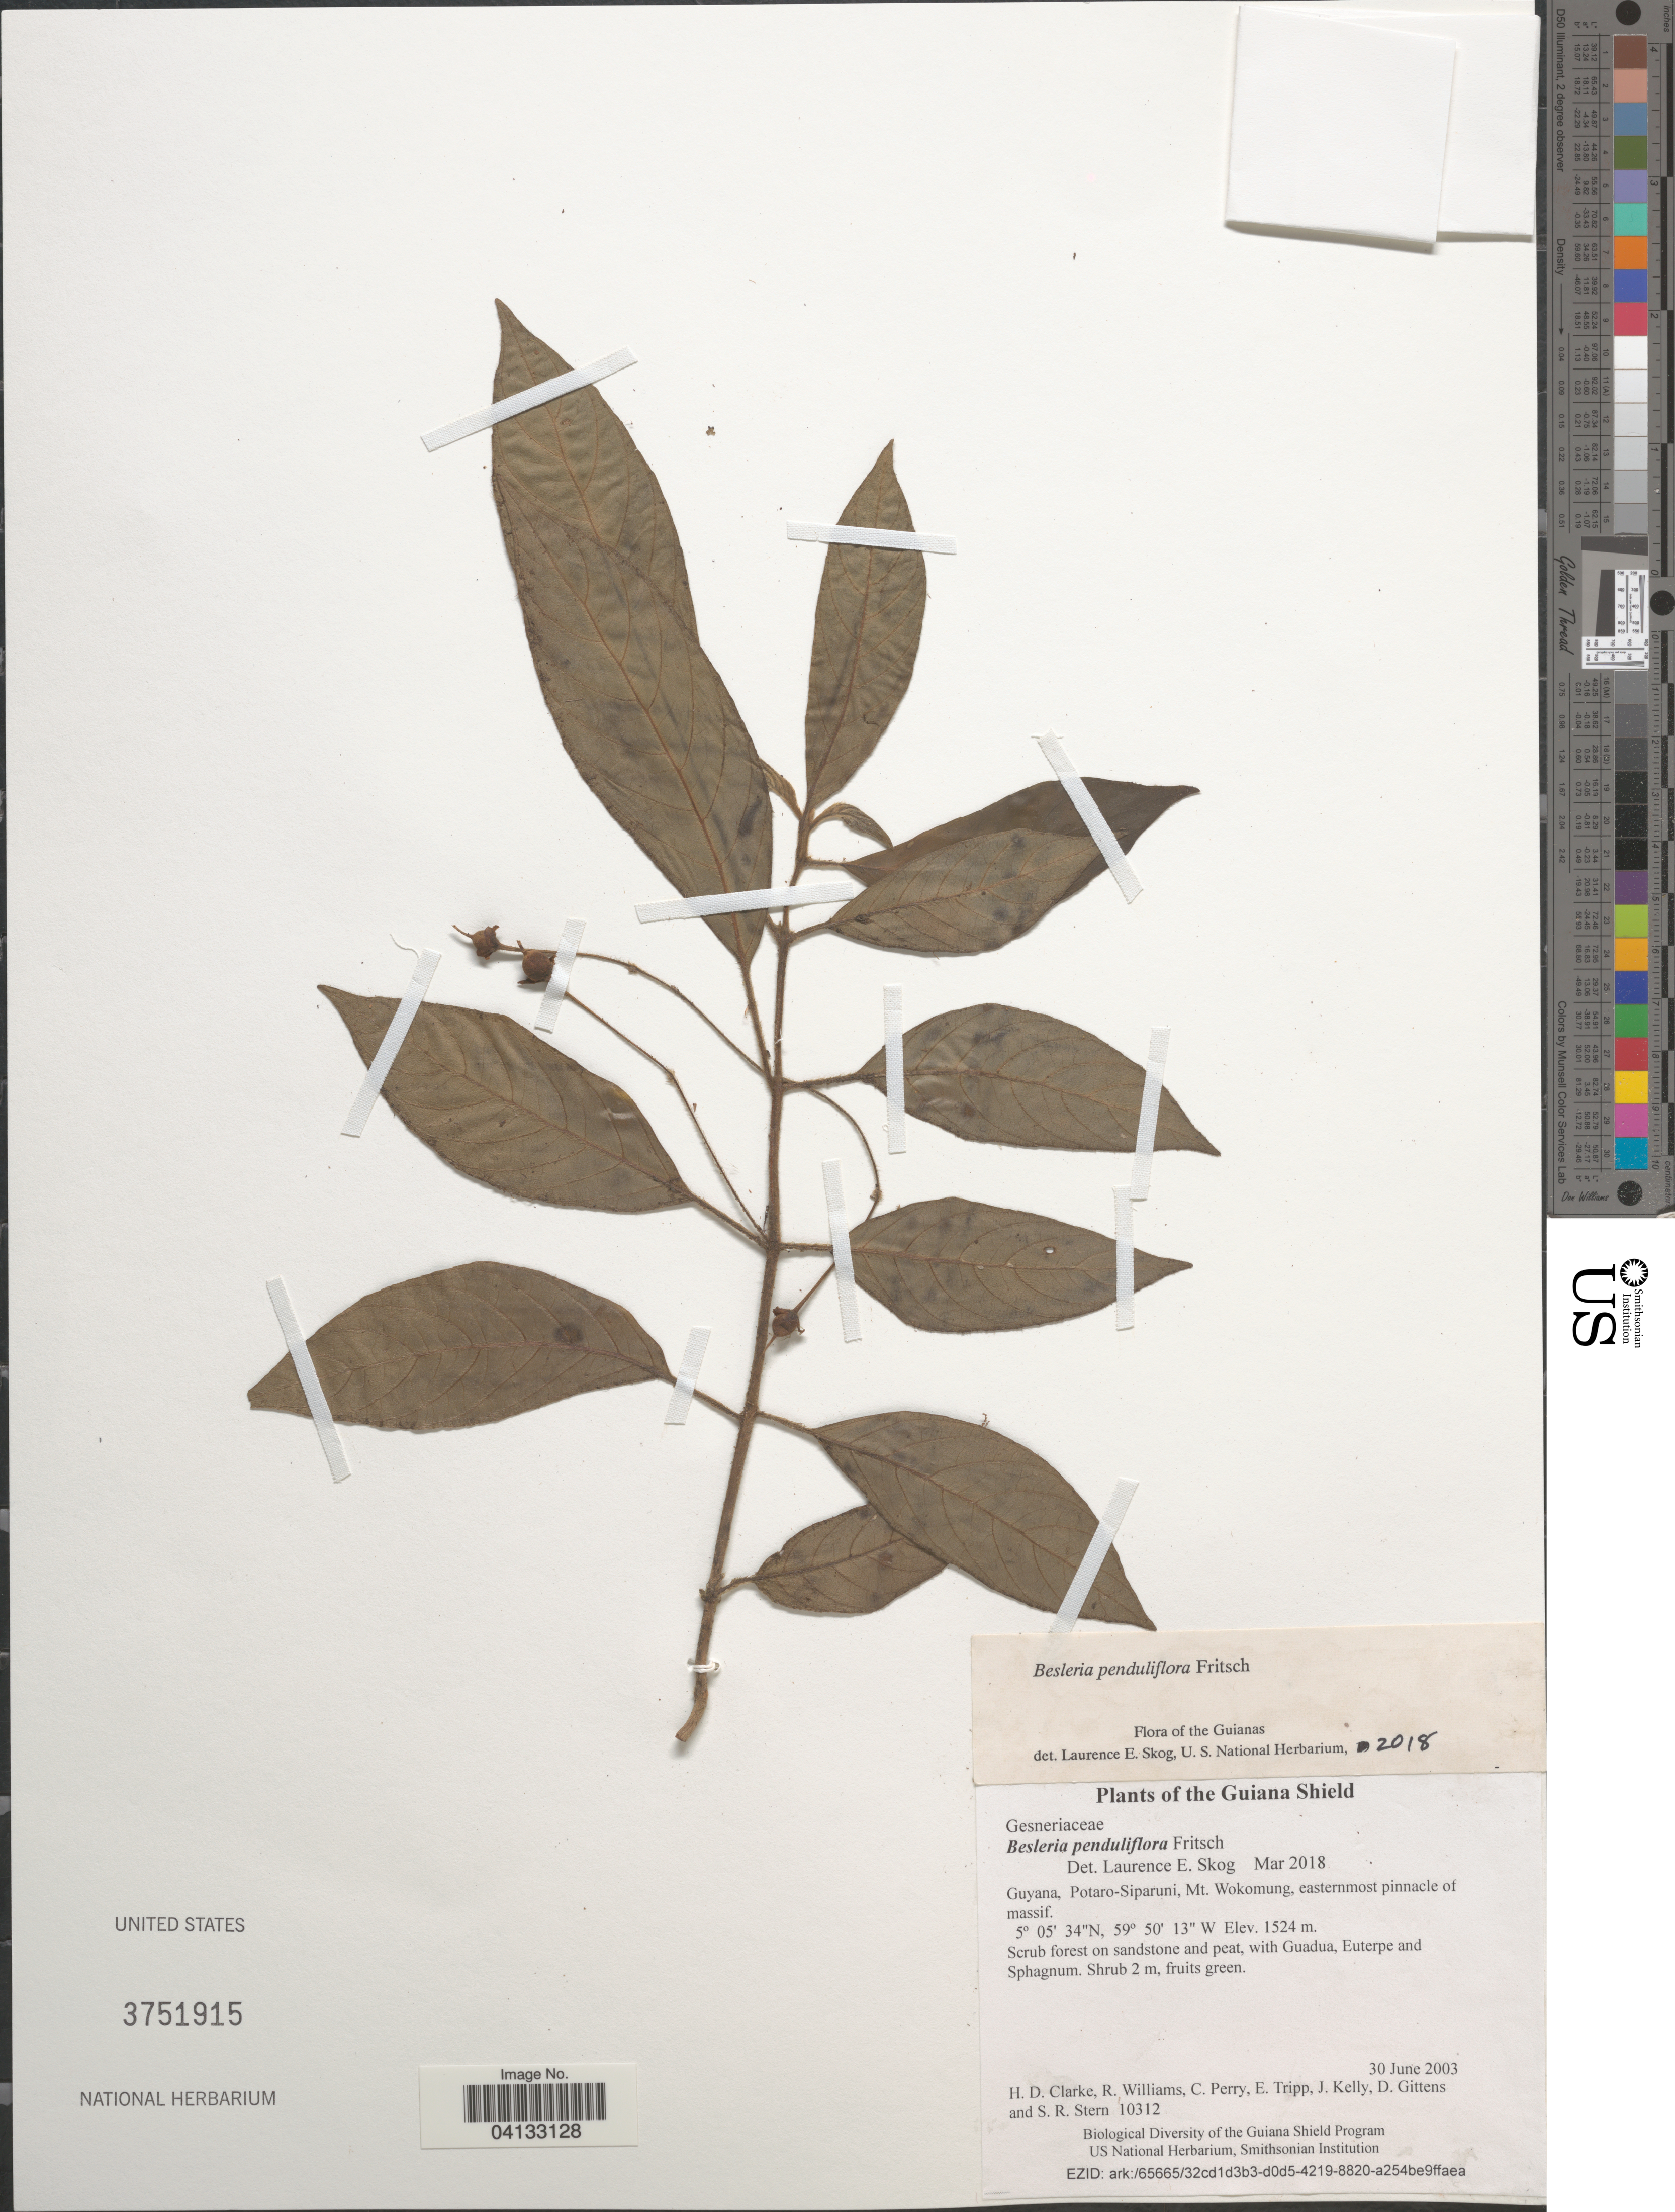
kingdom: Plantae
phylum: Tracheophyta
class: Magnoliopsida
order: Lamiales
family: Gesneriaceae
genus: Besleria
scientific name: Besleria penduliflora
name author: Fritsch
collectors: H. D. Clarke, R. Williams, C. Perry, E. Tripp & et al.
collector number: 10312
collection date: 2003-06-30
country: Guyana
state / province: Potaro-Siparuni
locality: Guiana Shield. Mt. Wokomung, easternmost pinnacle of massif.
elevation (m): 1524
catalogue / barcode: US 3751915